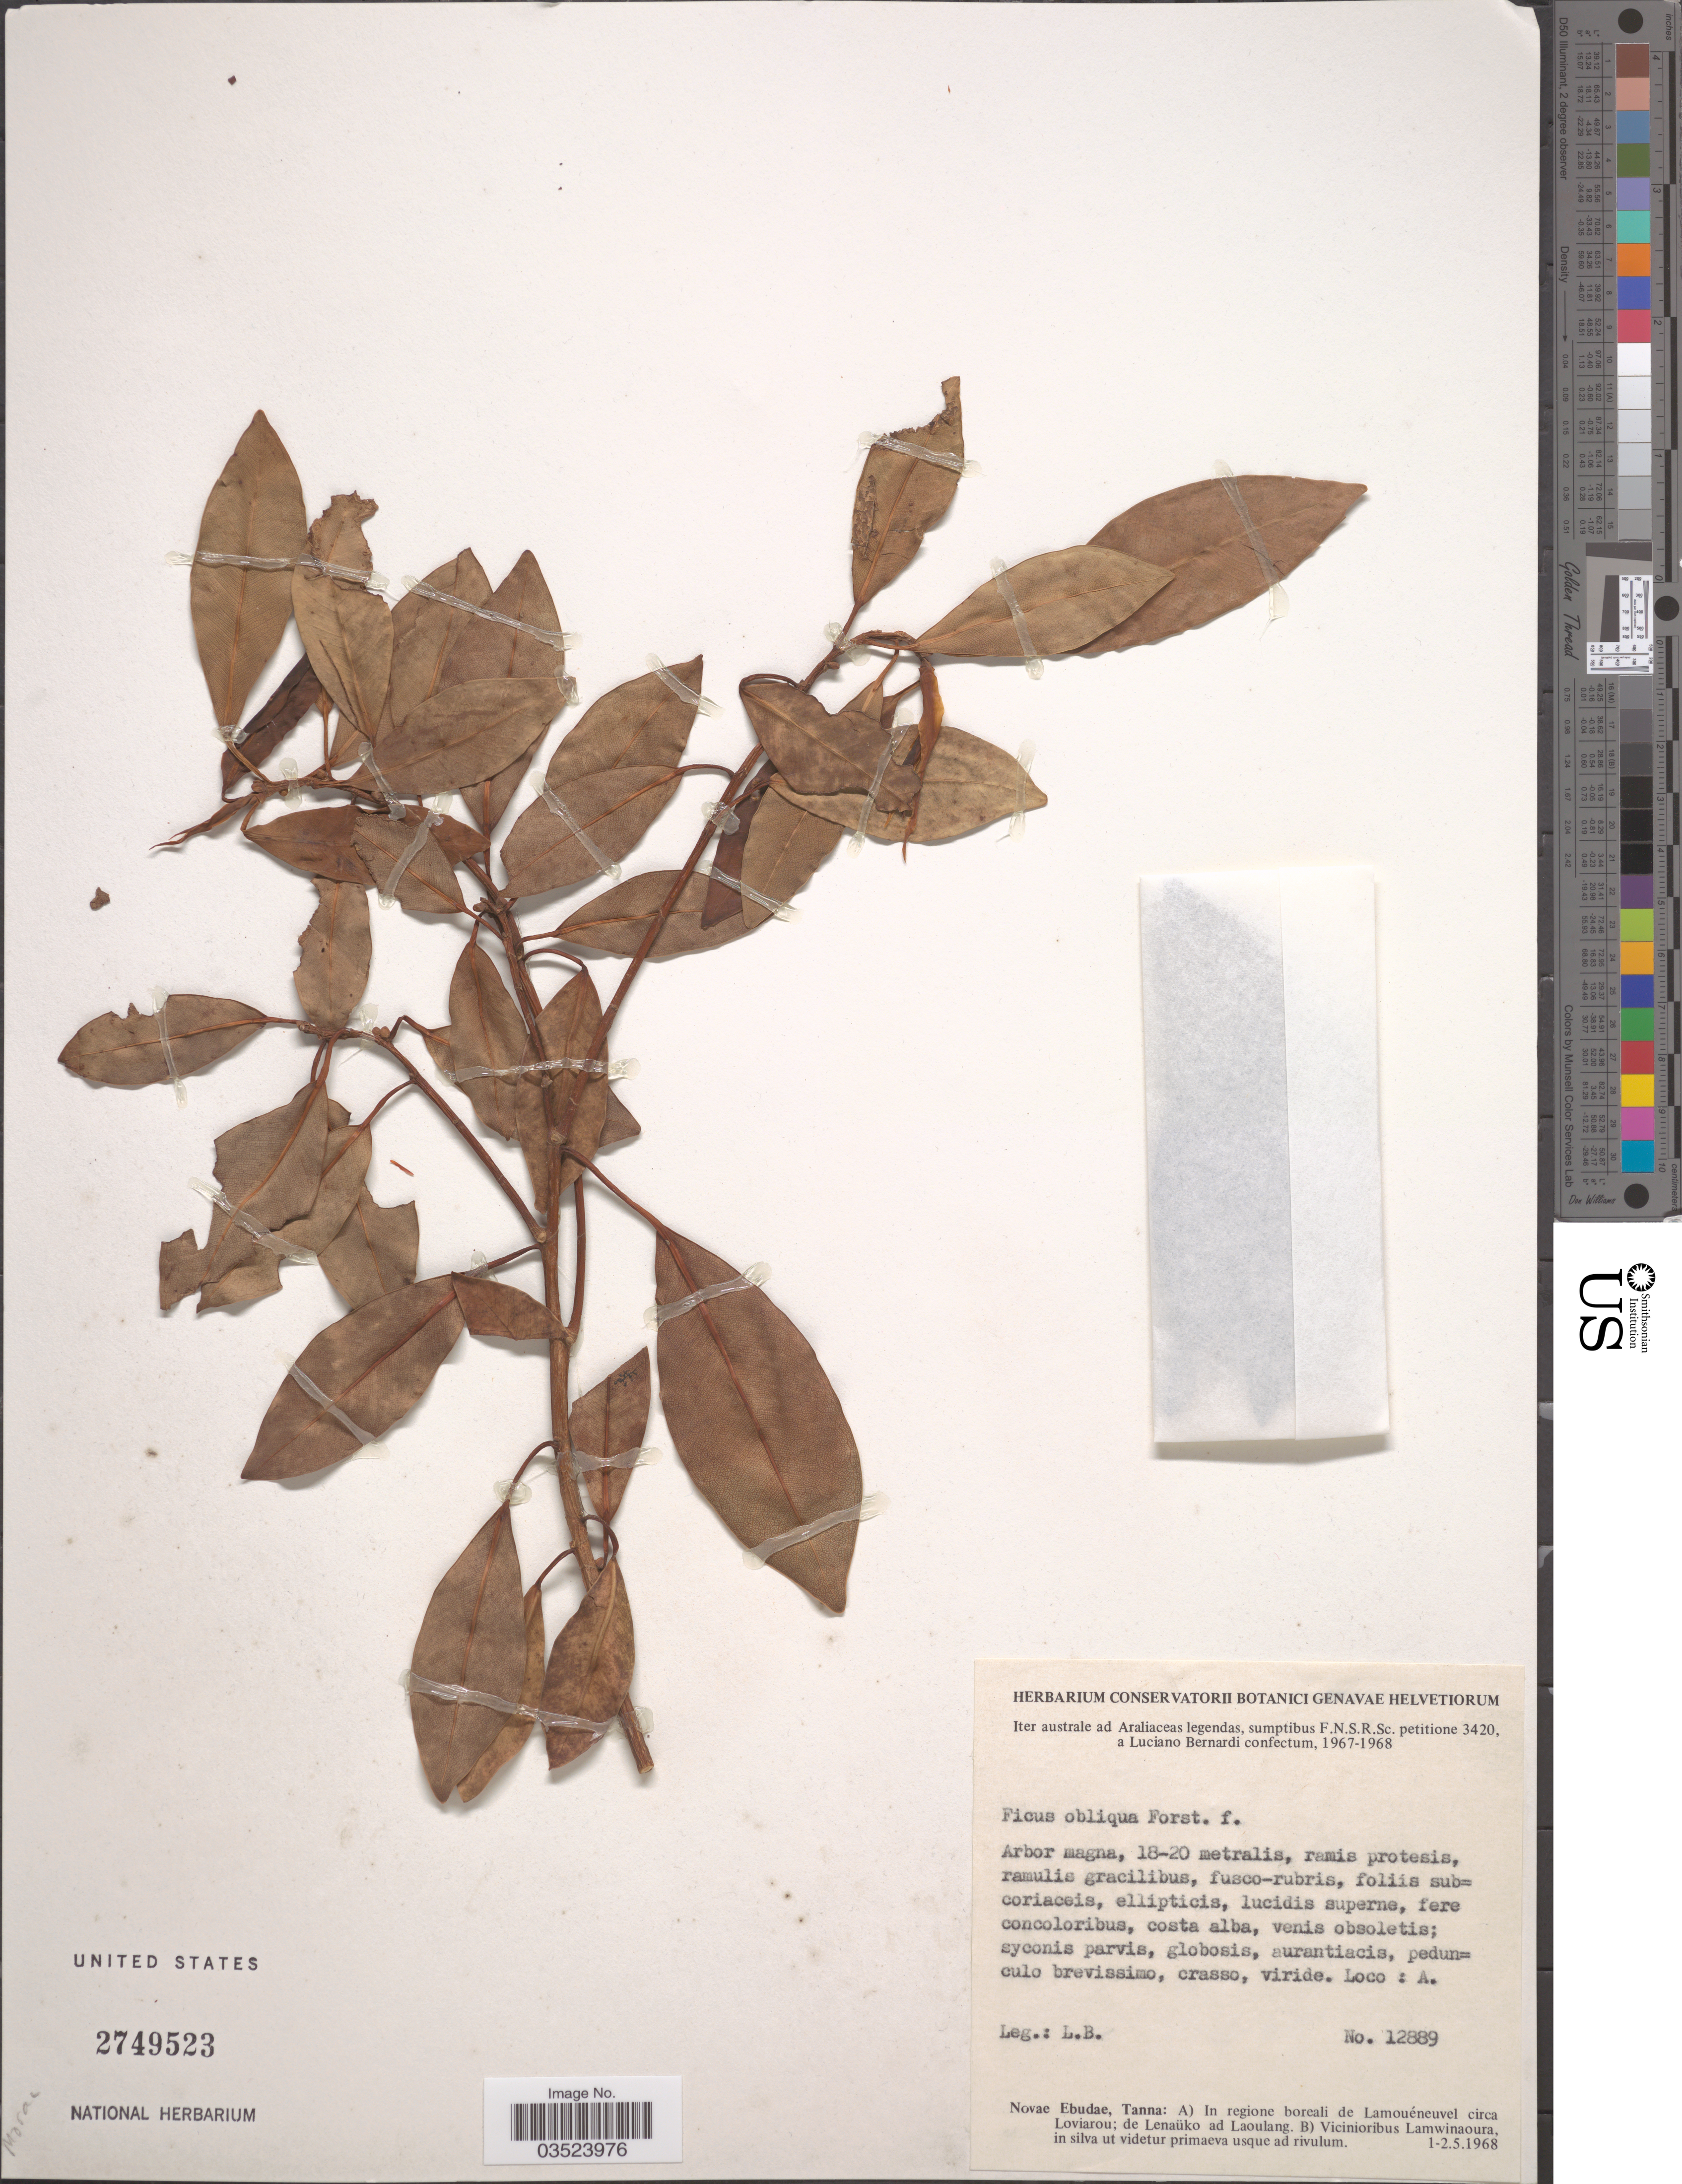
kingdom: Plantae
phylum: Tracheophyta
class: Magnoliopsida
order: Rosales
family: Moraceae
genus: Ficus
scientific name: Ficus obliqua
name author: G. Forst.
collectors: L. Bernardi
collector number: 12889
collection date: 1968-02-01/1968-05-01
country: Vanuatu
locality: Ebudae, Tanna: A) In regione boreali de Lamouéneuvel circa Lovairou; de Lenaüko ad Laoulang.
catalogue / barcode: US 2749523